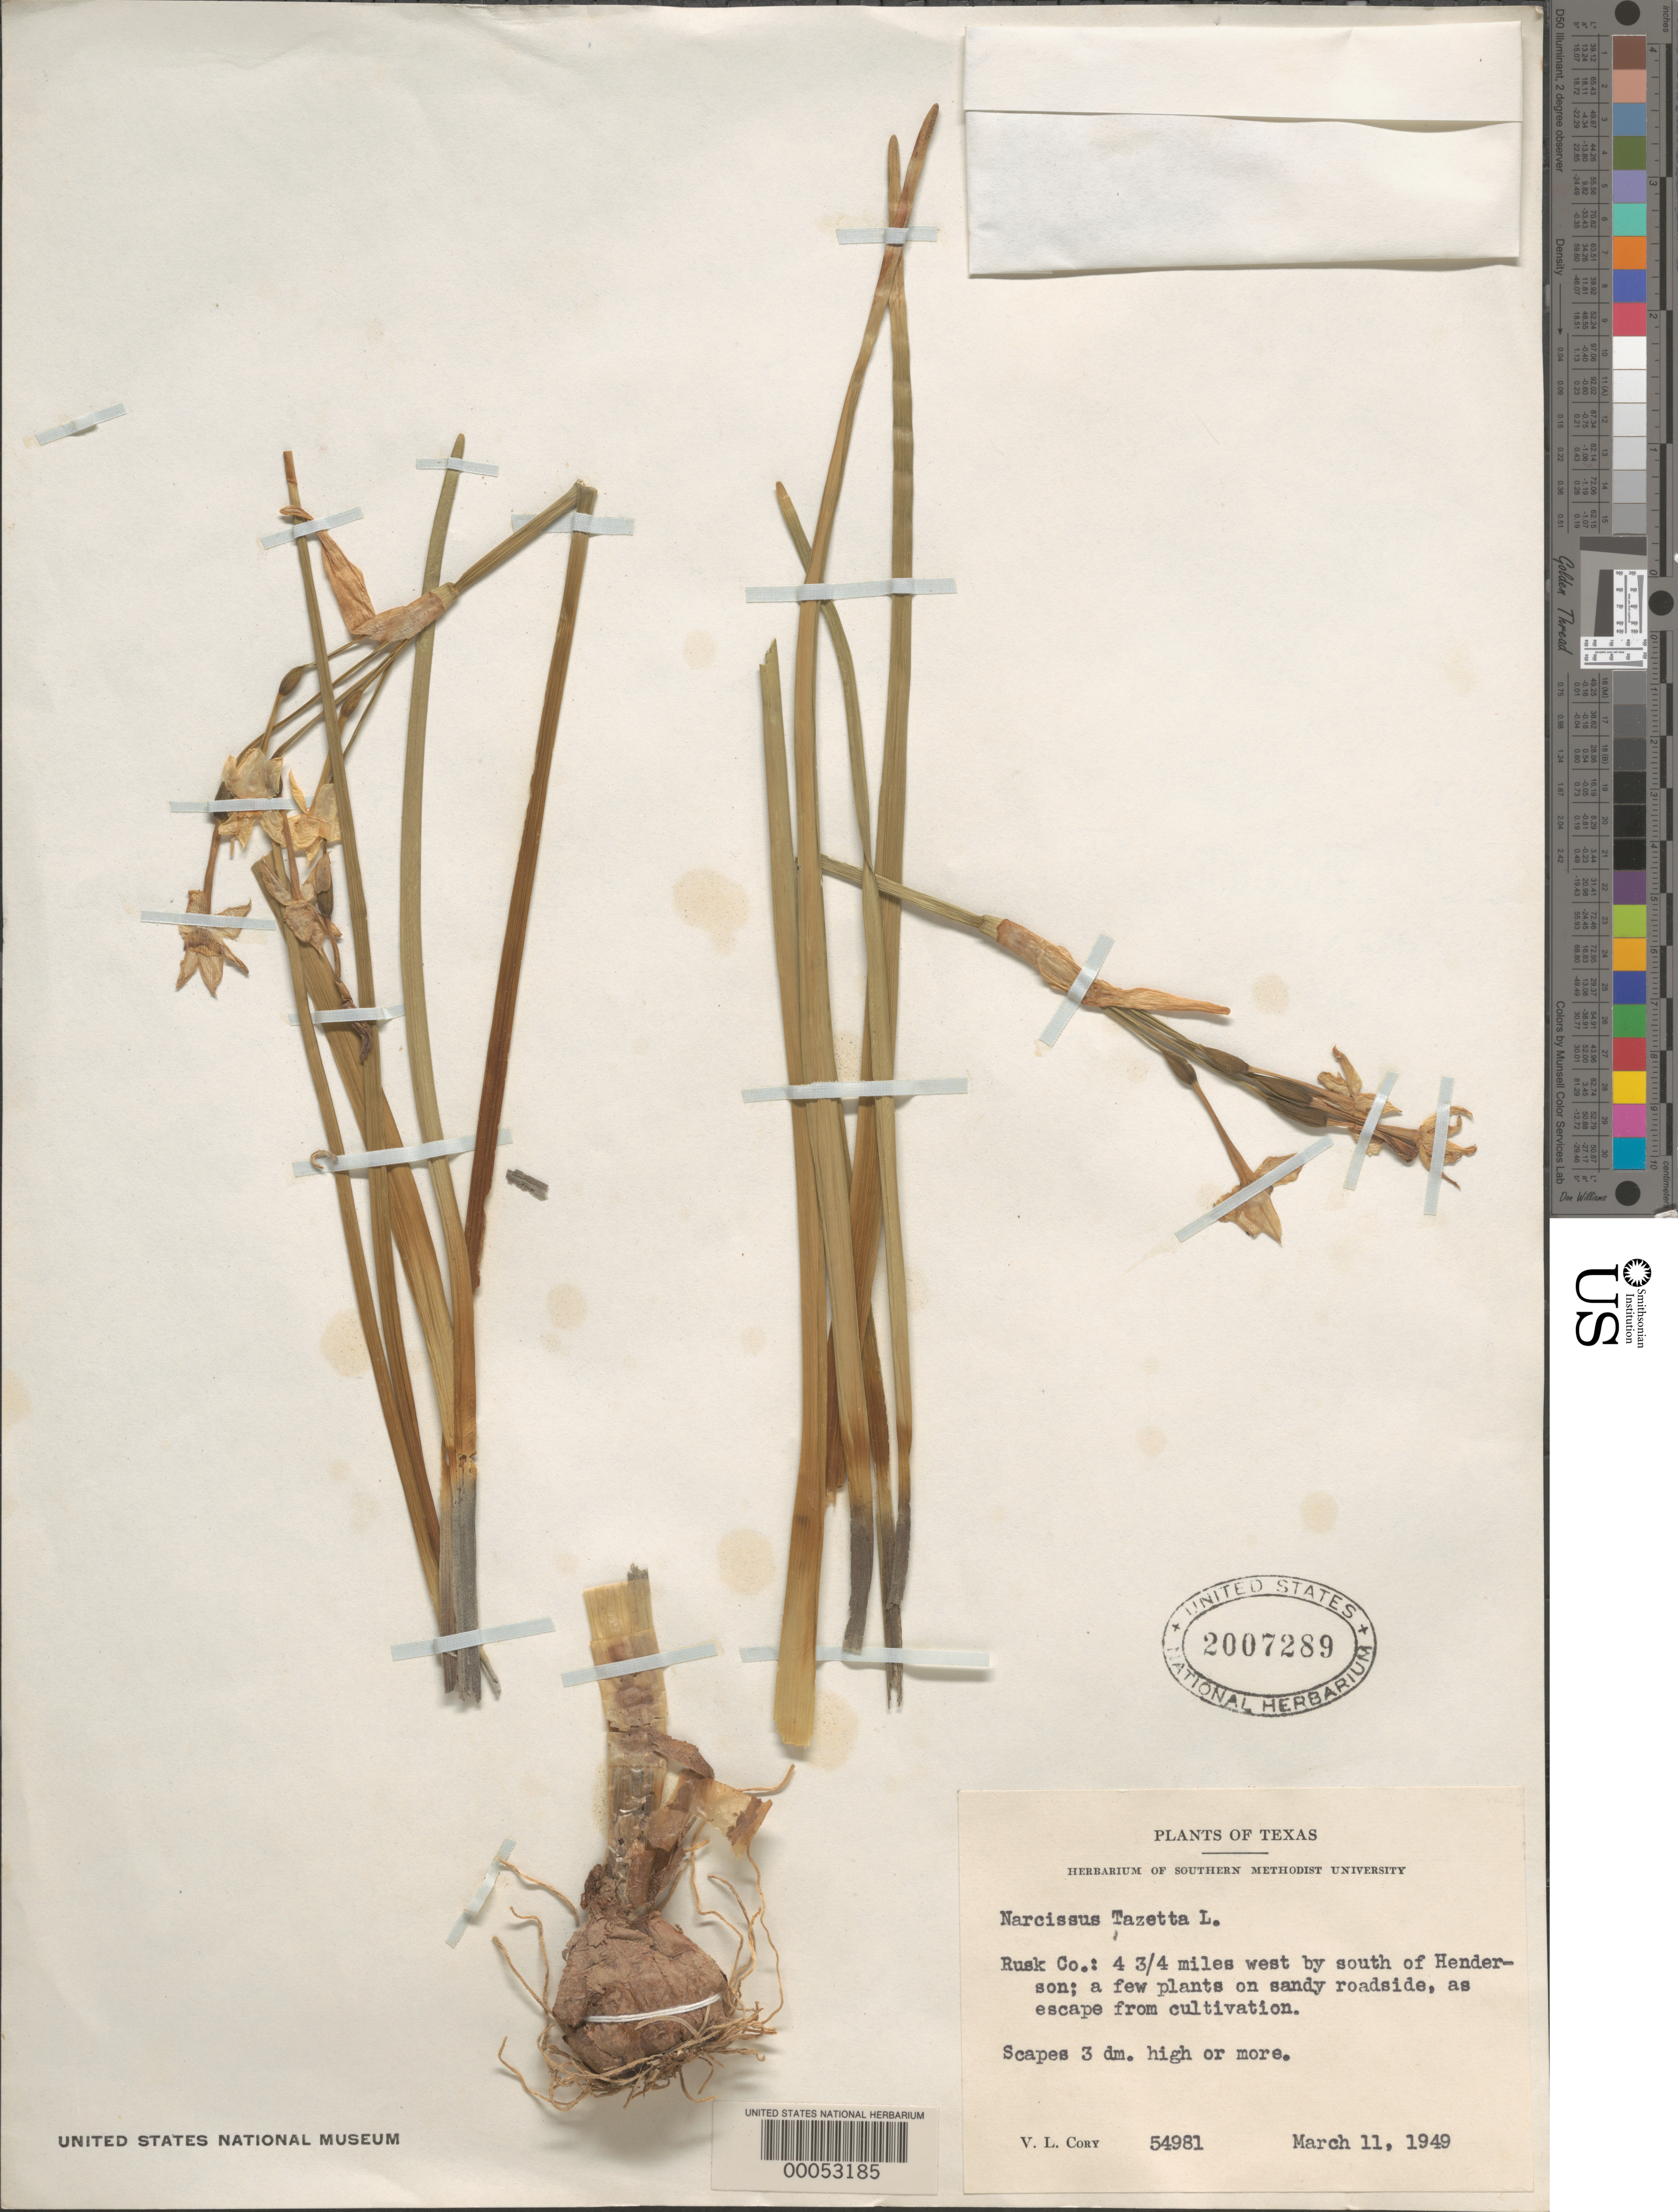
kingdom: Plantae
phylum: Tracheophyta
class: Liliopsida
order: Asparagales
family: Amaryllidaceae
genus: Narcissus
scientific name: Narcissus tazetta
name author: L.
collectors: V. Cory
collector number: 54981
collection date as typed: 11 Mar 1949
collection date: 1949-03-11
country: United States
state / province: Texas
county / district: Rusk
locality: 4.75 mi. w by s of henderson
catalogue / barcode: US 2007289